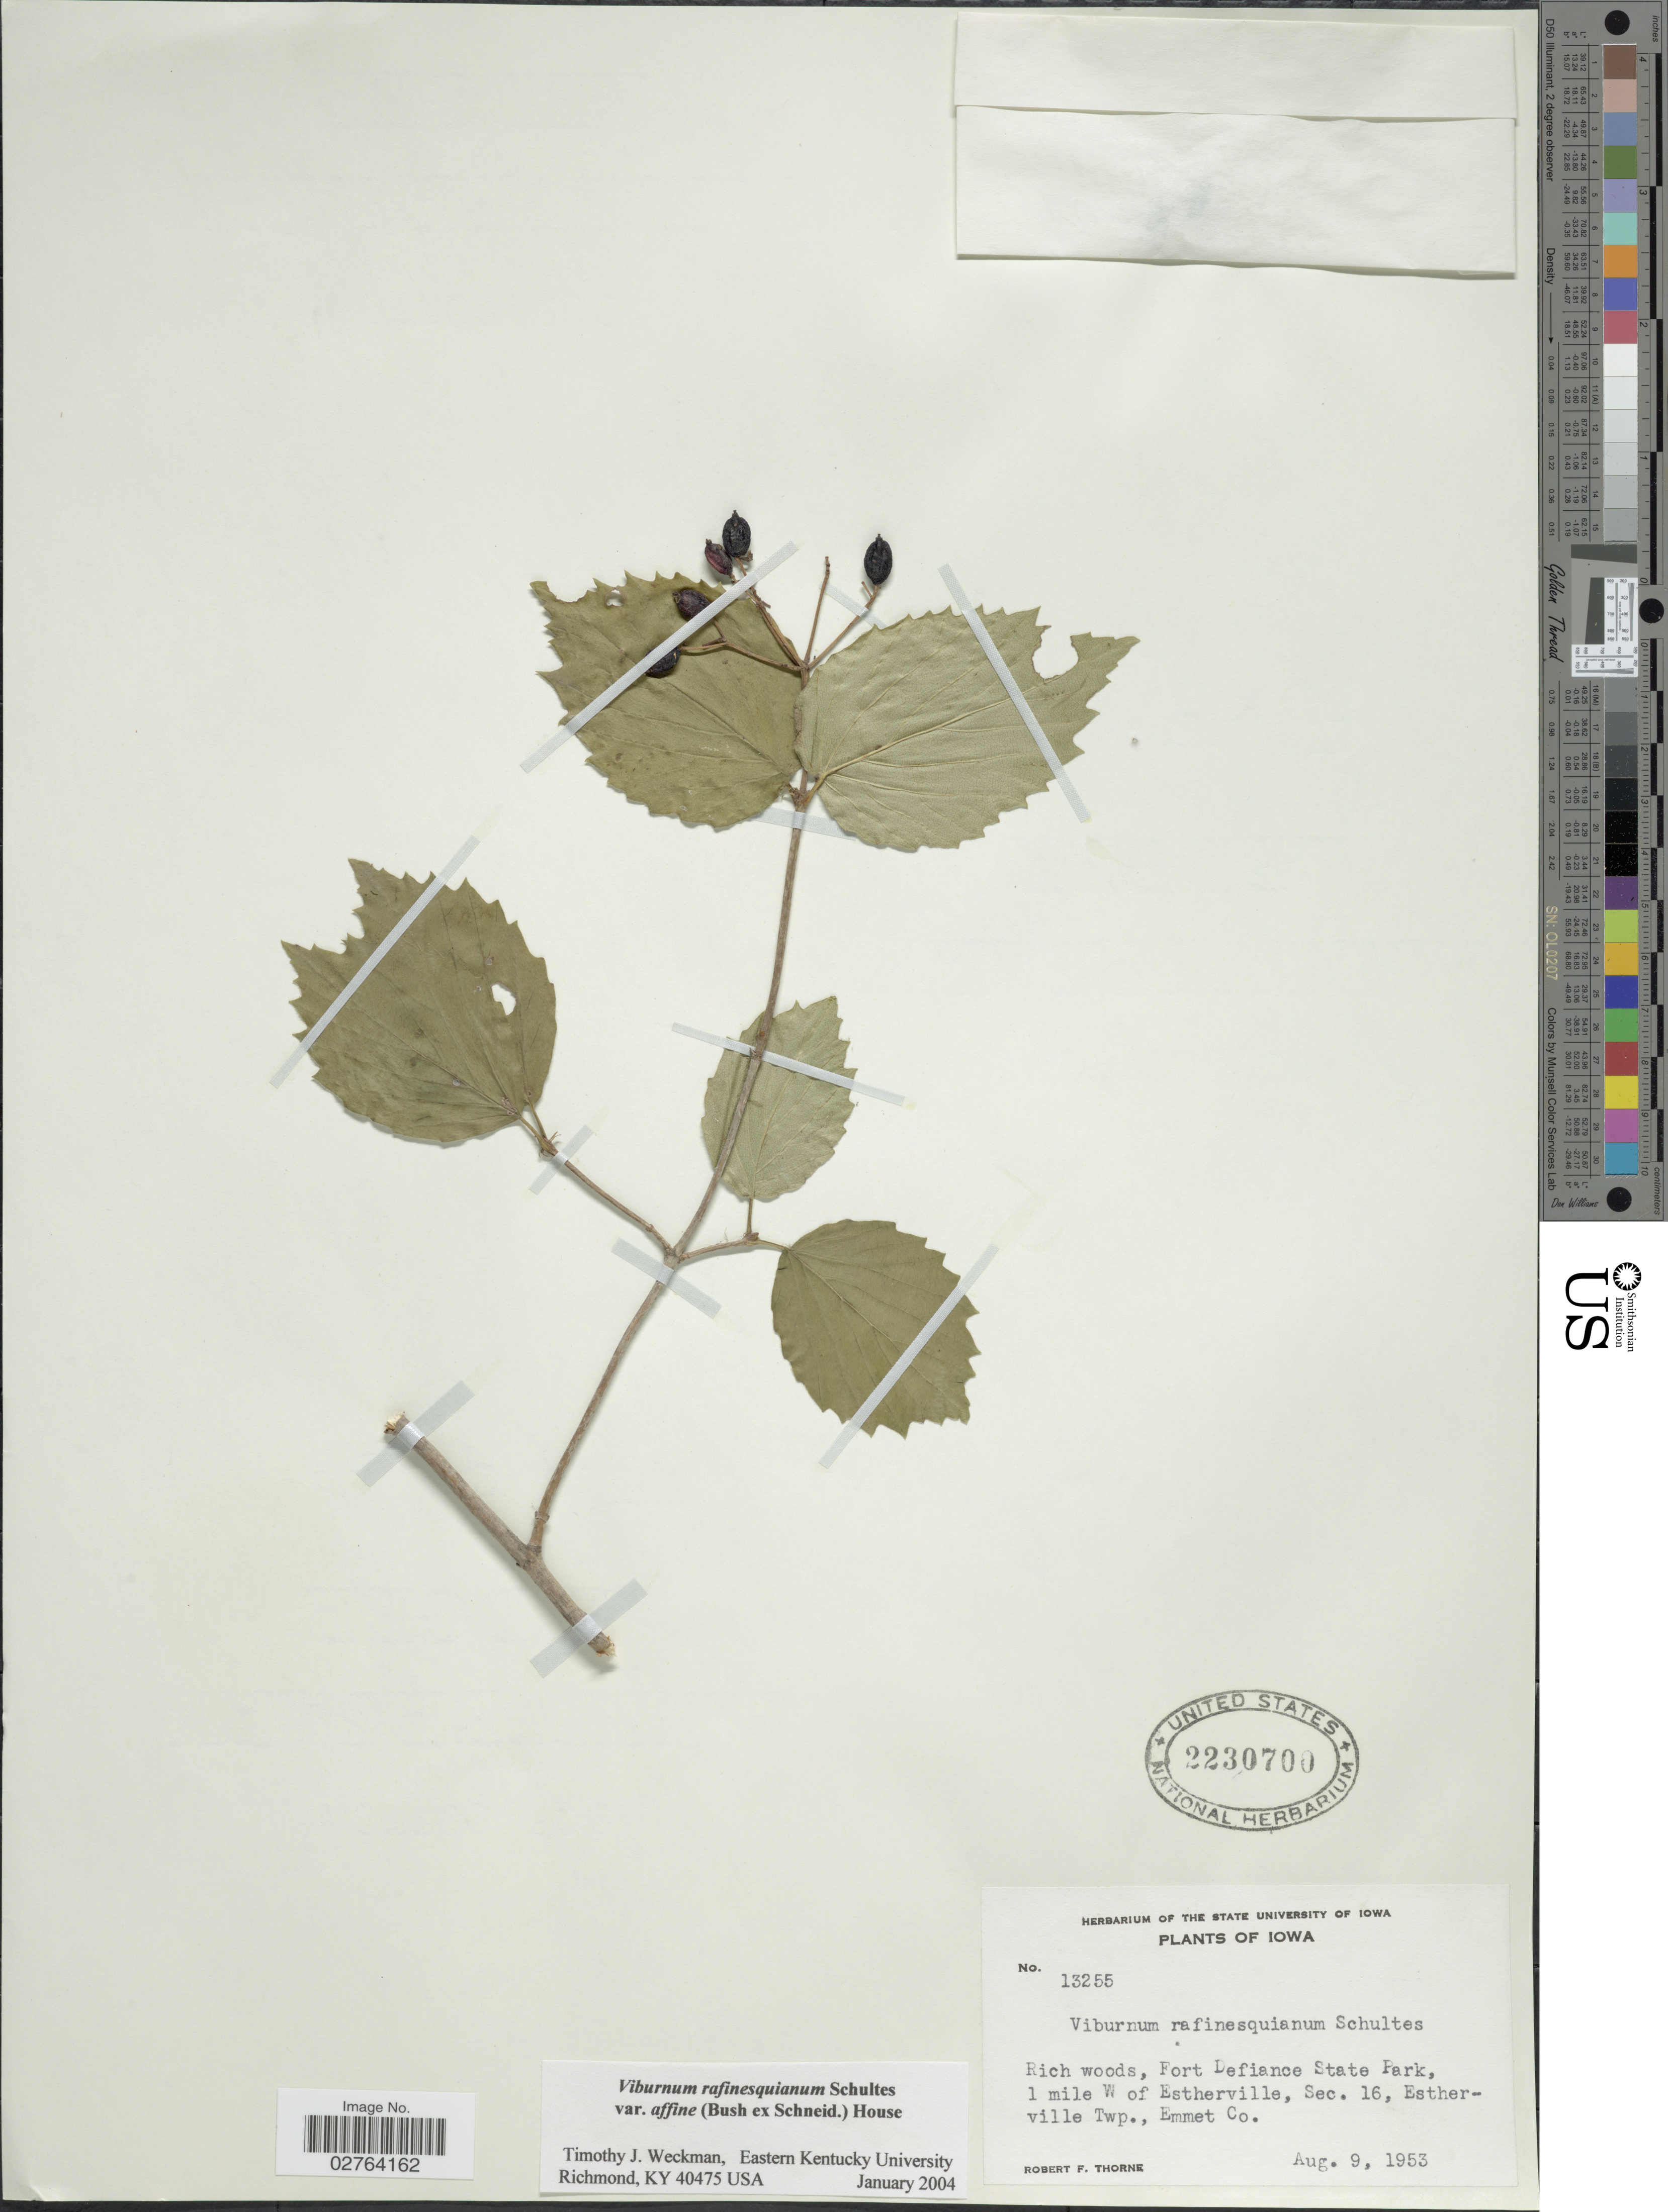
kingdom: Plantae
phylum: Tracheophyta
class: Magnoliopsida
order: Dipsacales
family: Viburnaceae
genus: Viburnum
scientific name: Viburnum rafinesqueanum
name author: Schult.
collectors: R. F. Thorne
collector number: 13255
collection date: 1953-08-09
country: United States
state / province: Iowa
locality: Rich woods, Fort Defiance State Park, 1 mile W of Estherville, Sec. 16, Estherville Twp., Emmet Co.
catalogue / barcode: US 2230700